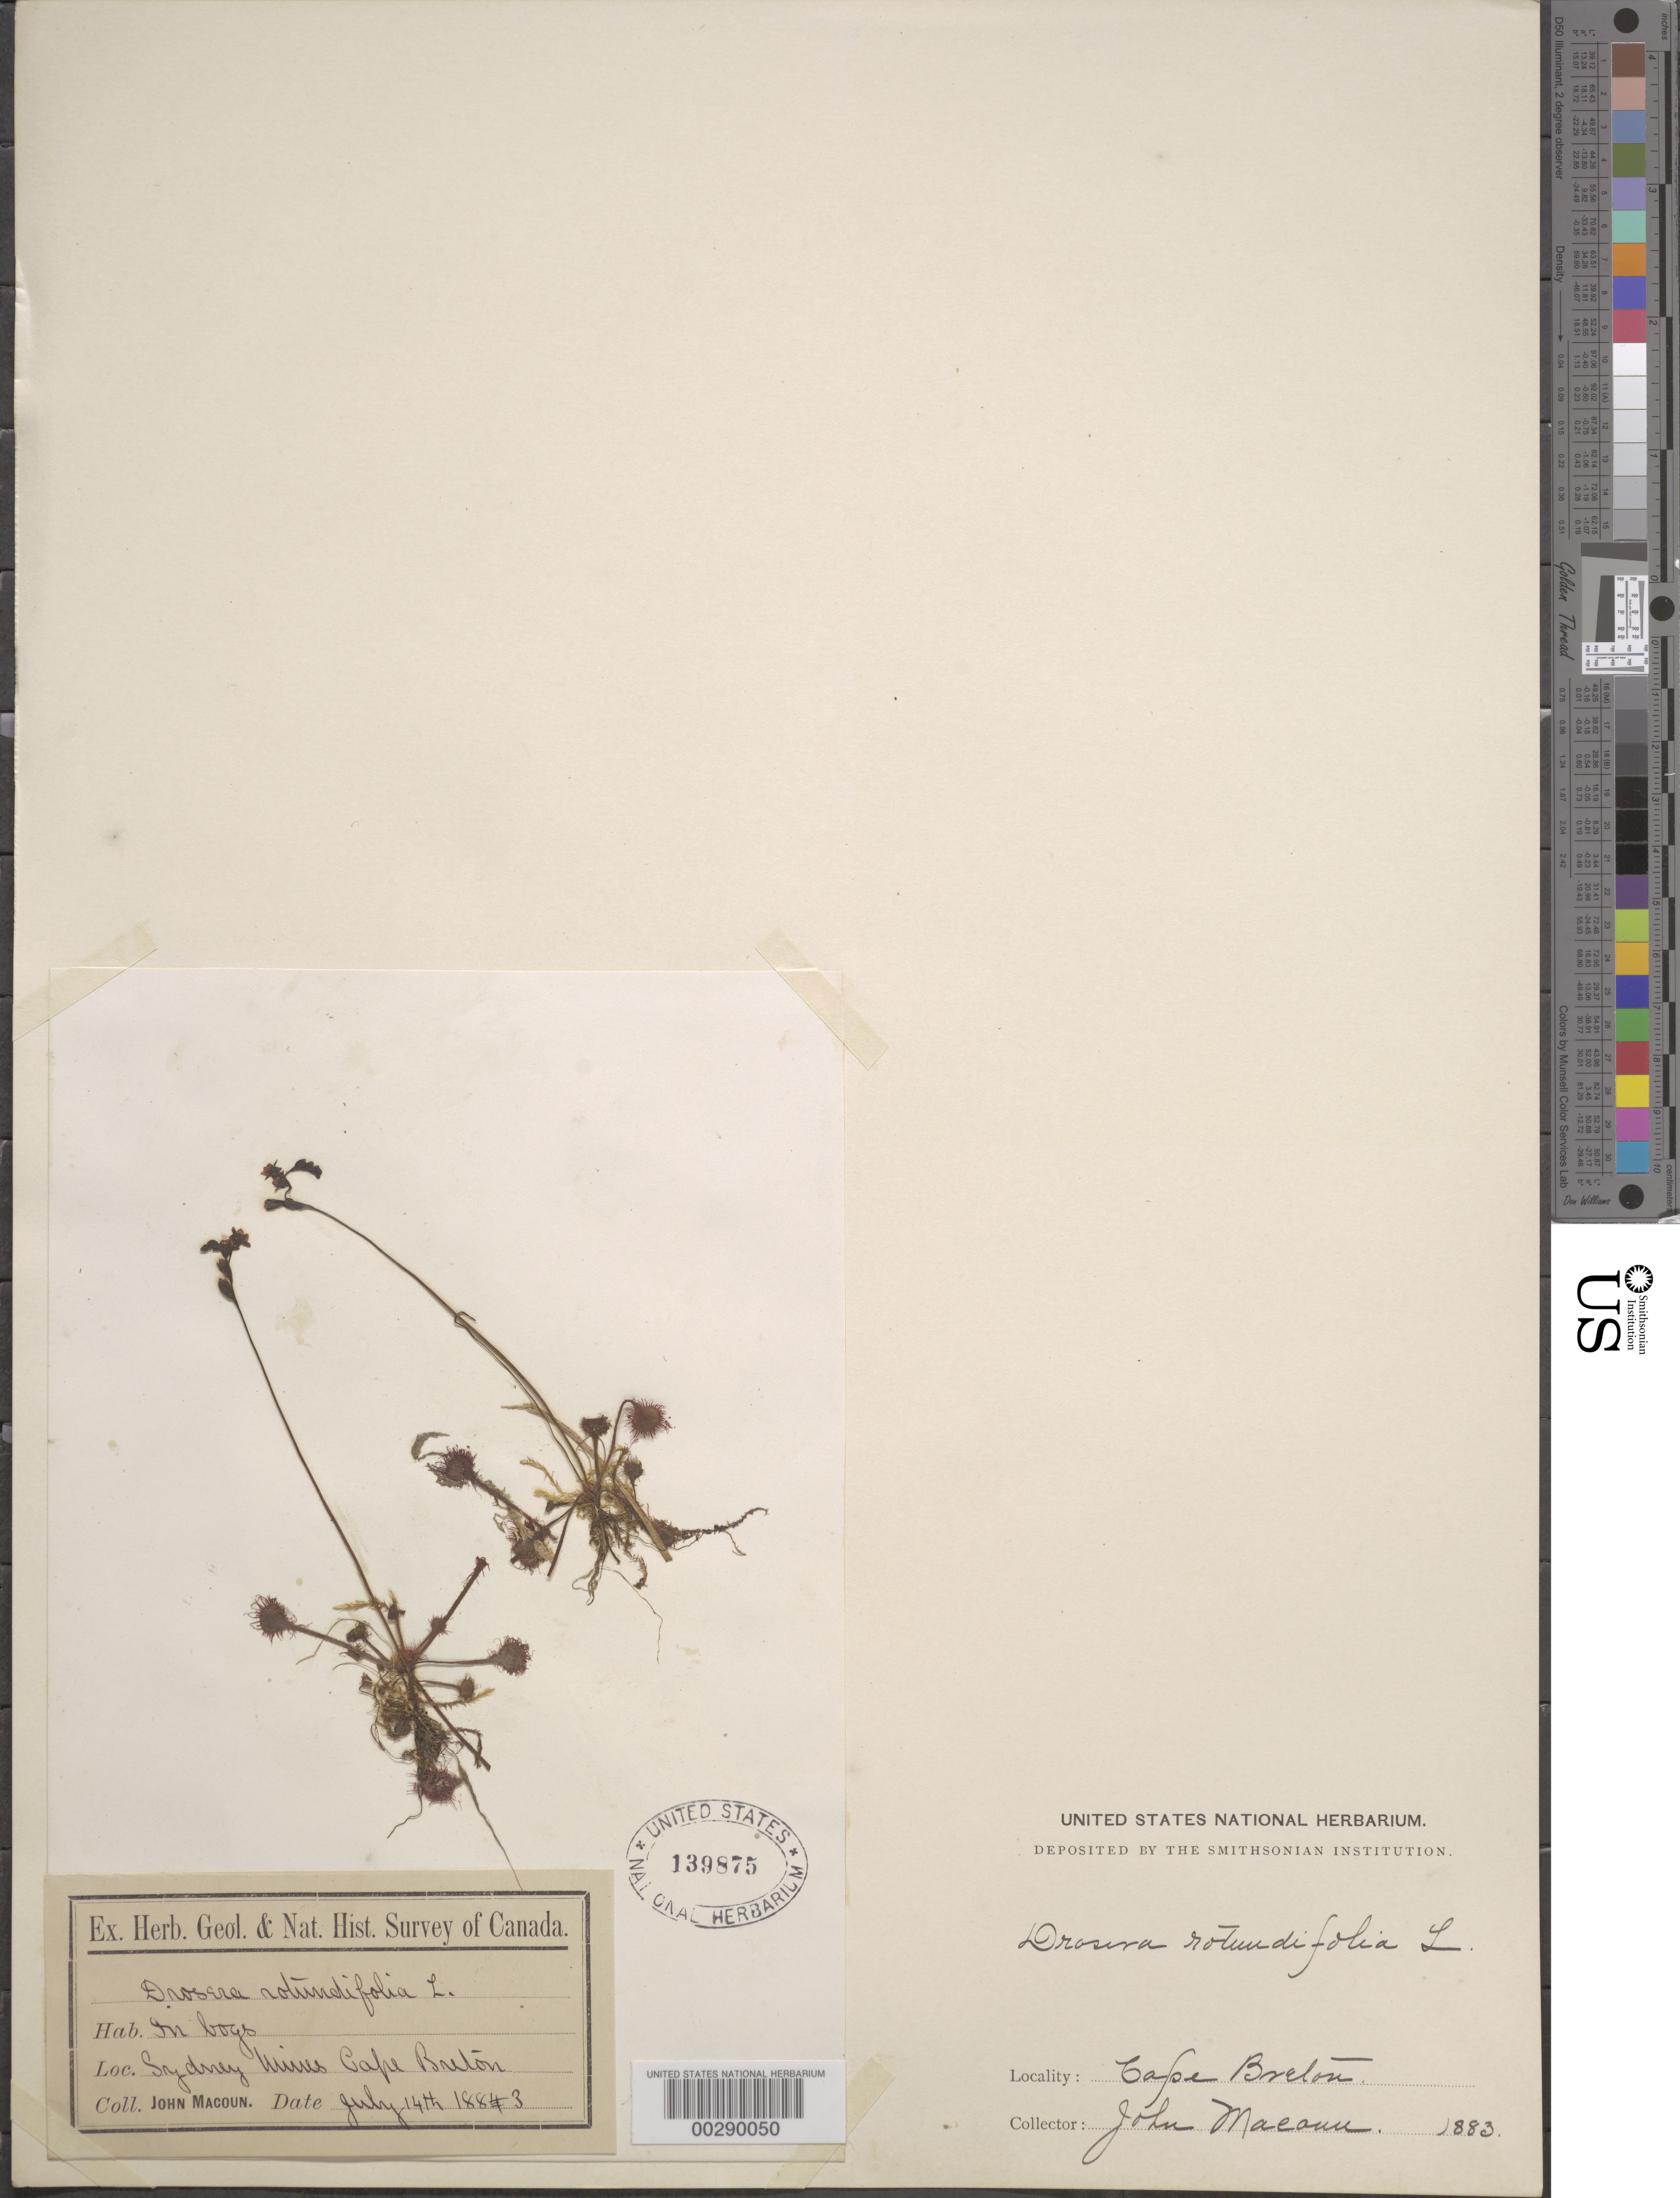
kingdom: Plantae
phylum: Tracheophyta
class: Magnoliopsida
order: Caryophyllales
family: Droseraceae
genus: Drosera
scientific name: Drosera rotundifolia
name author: L.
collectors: J. Macoun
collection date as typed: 14 Jul 1883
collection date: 1883-07-14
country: Canada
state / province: Nova Scotia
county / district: Cape Breton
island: Cape Breton Island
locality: Cape breton, sydney mines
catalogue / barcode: US 139875